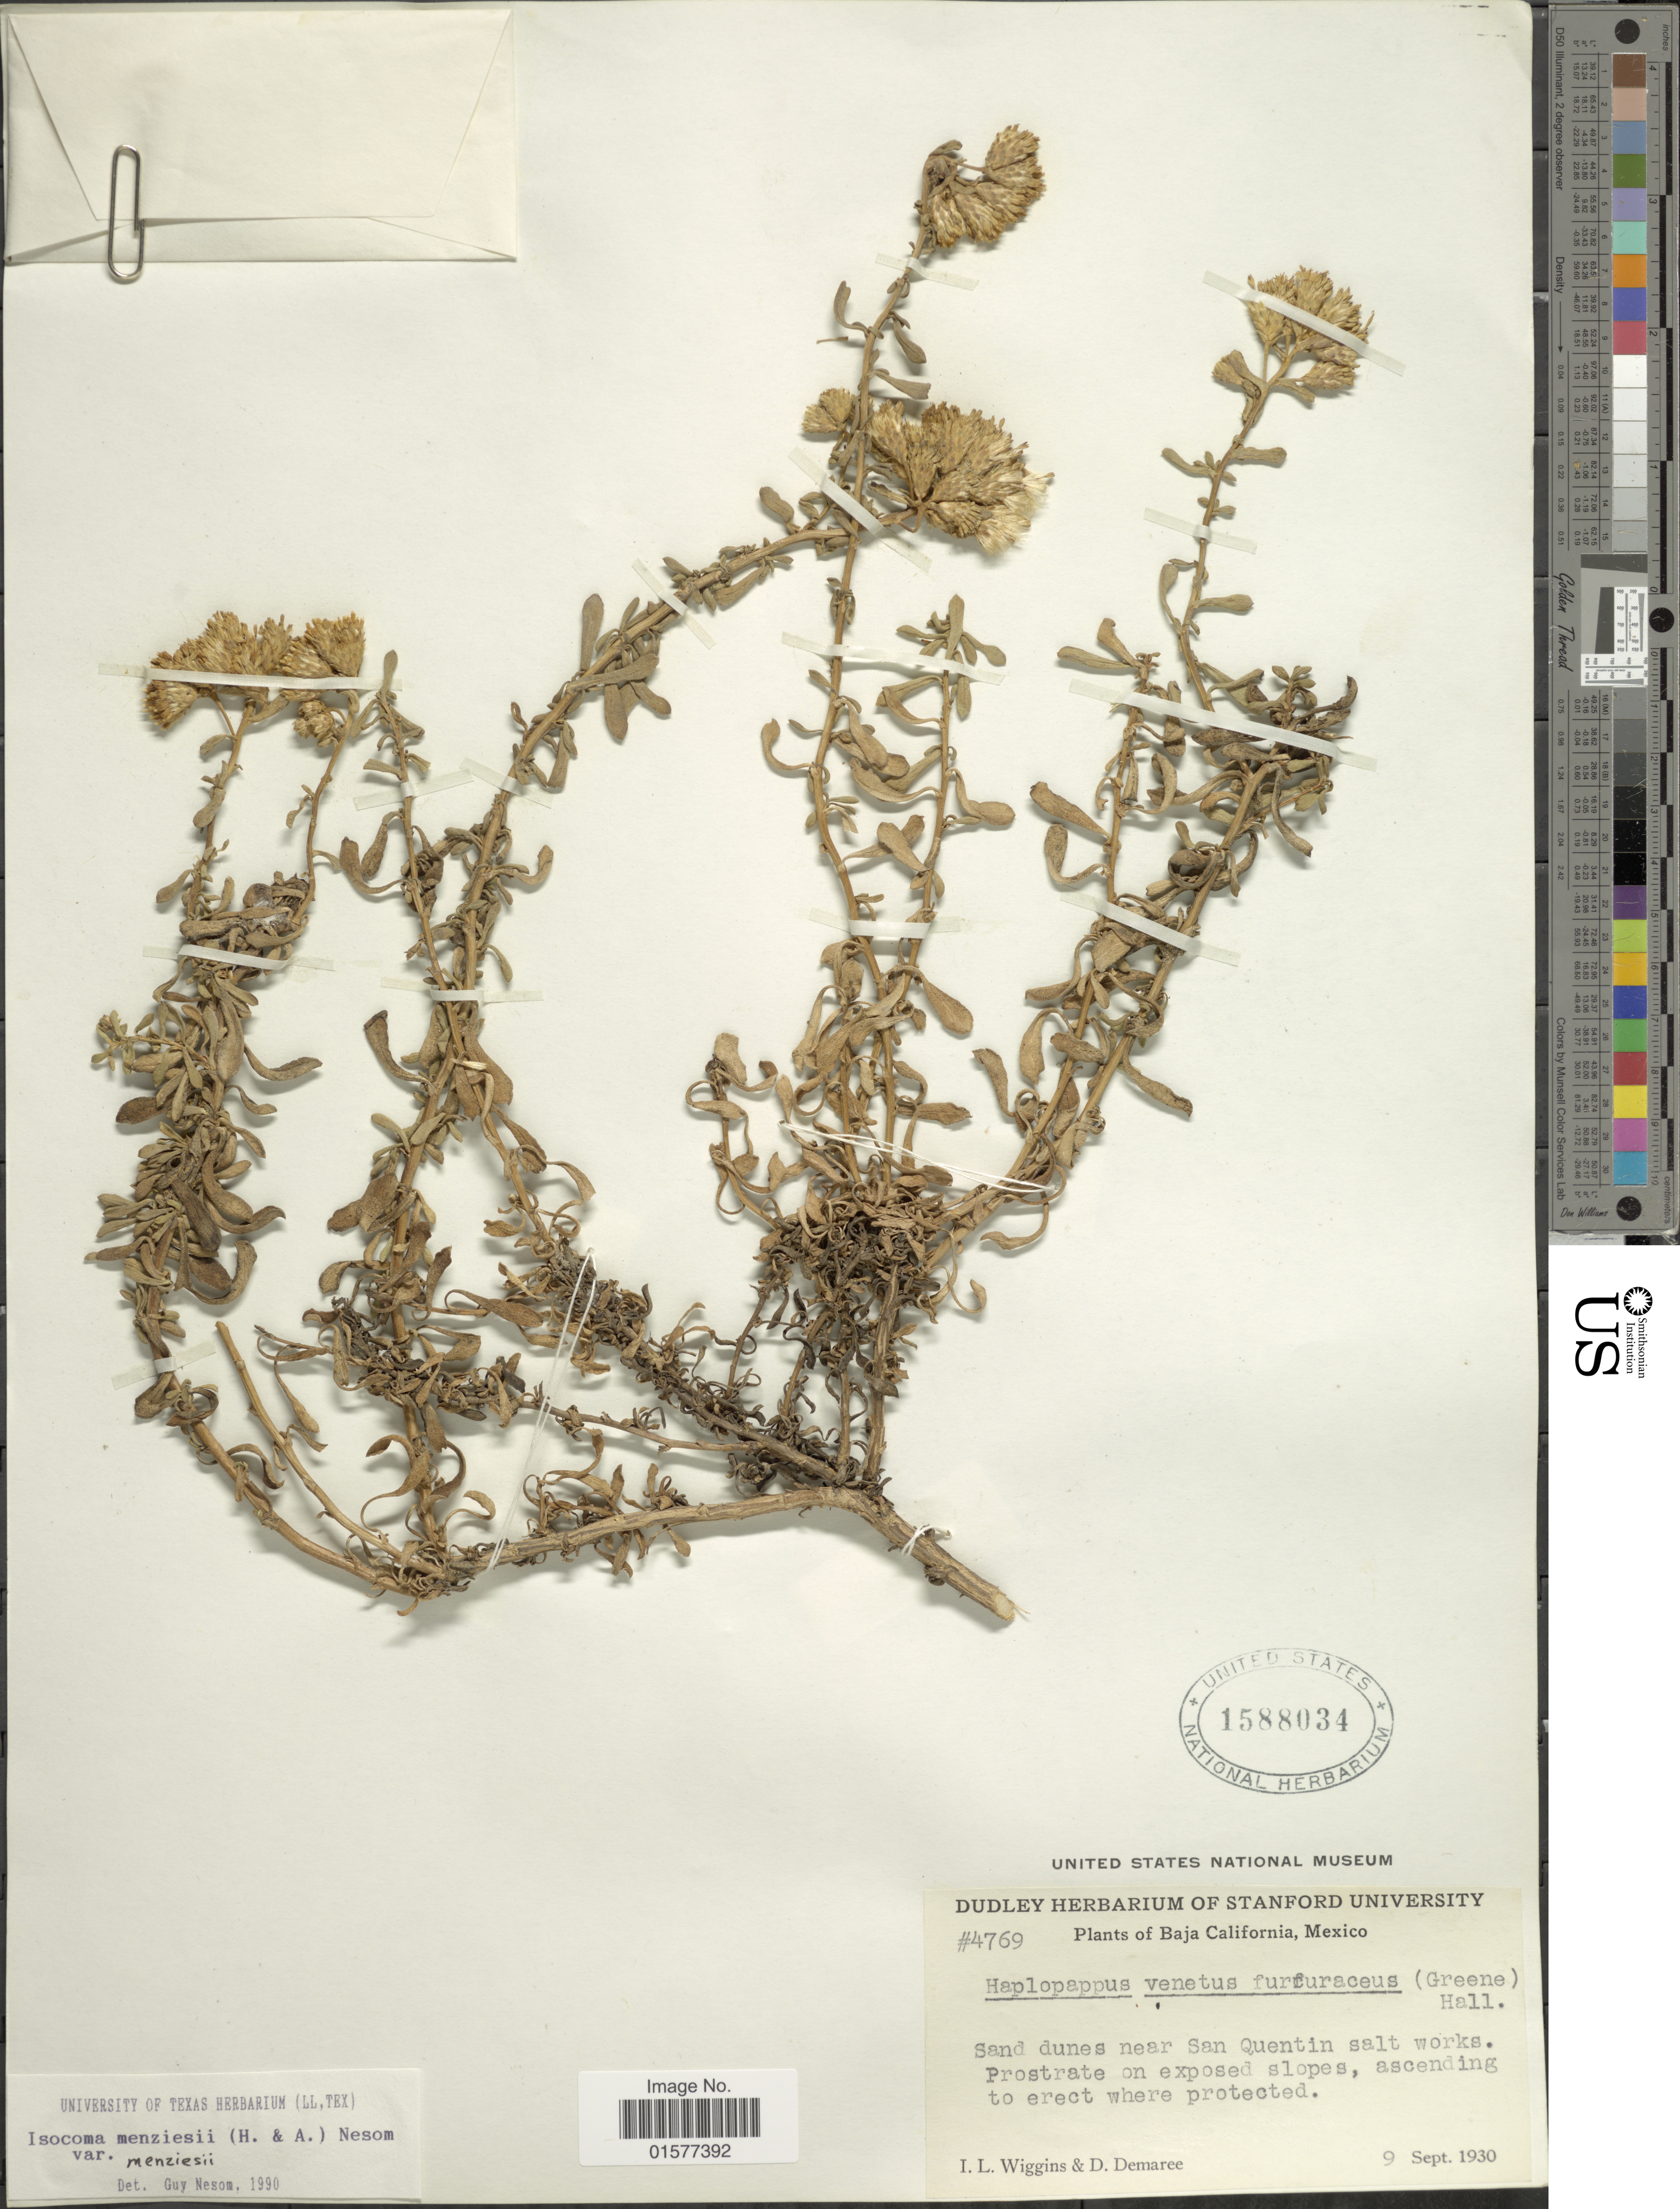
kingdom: Plantae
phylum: Tracheophyta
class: Magnoliopsida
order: Asterales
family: Asteraceae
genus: Isocoma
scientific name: Isocoma menziesii var. menziesii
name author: (Hook.) G.L. Nesom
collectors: I. L. Wiggins & D. Demaree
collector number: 4769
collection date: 1930-09-09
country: Mexico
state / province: Baja California Sur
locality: Sand dunes near San Quentin salt works.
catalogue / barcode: US 1588034